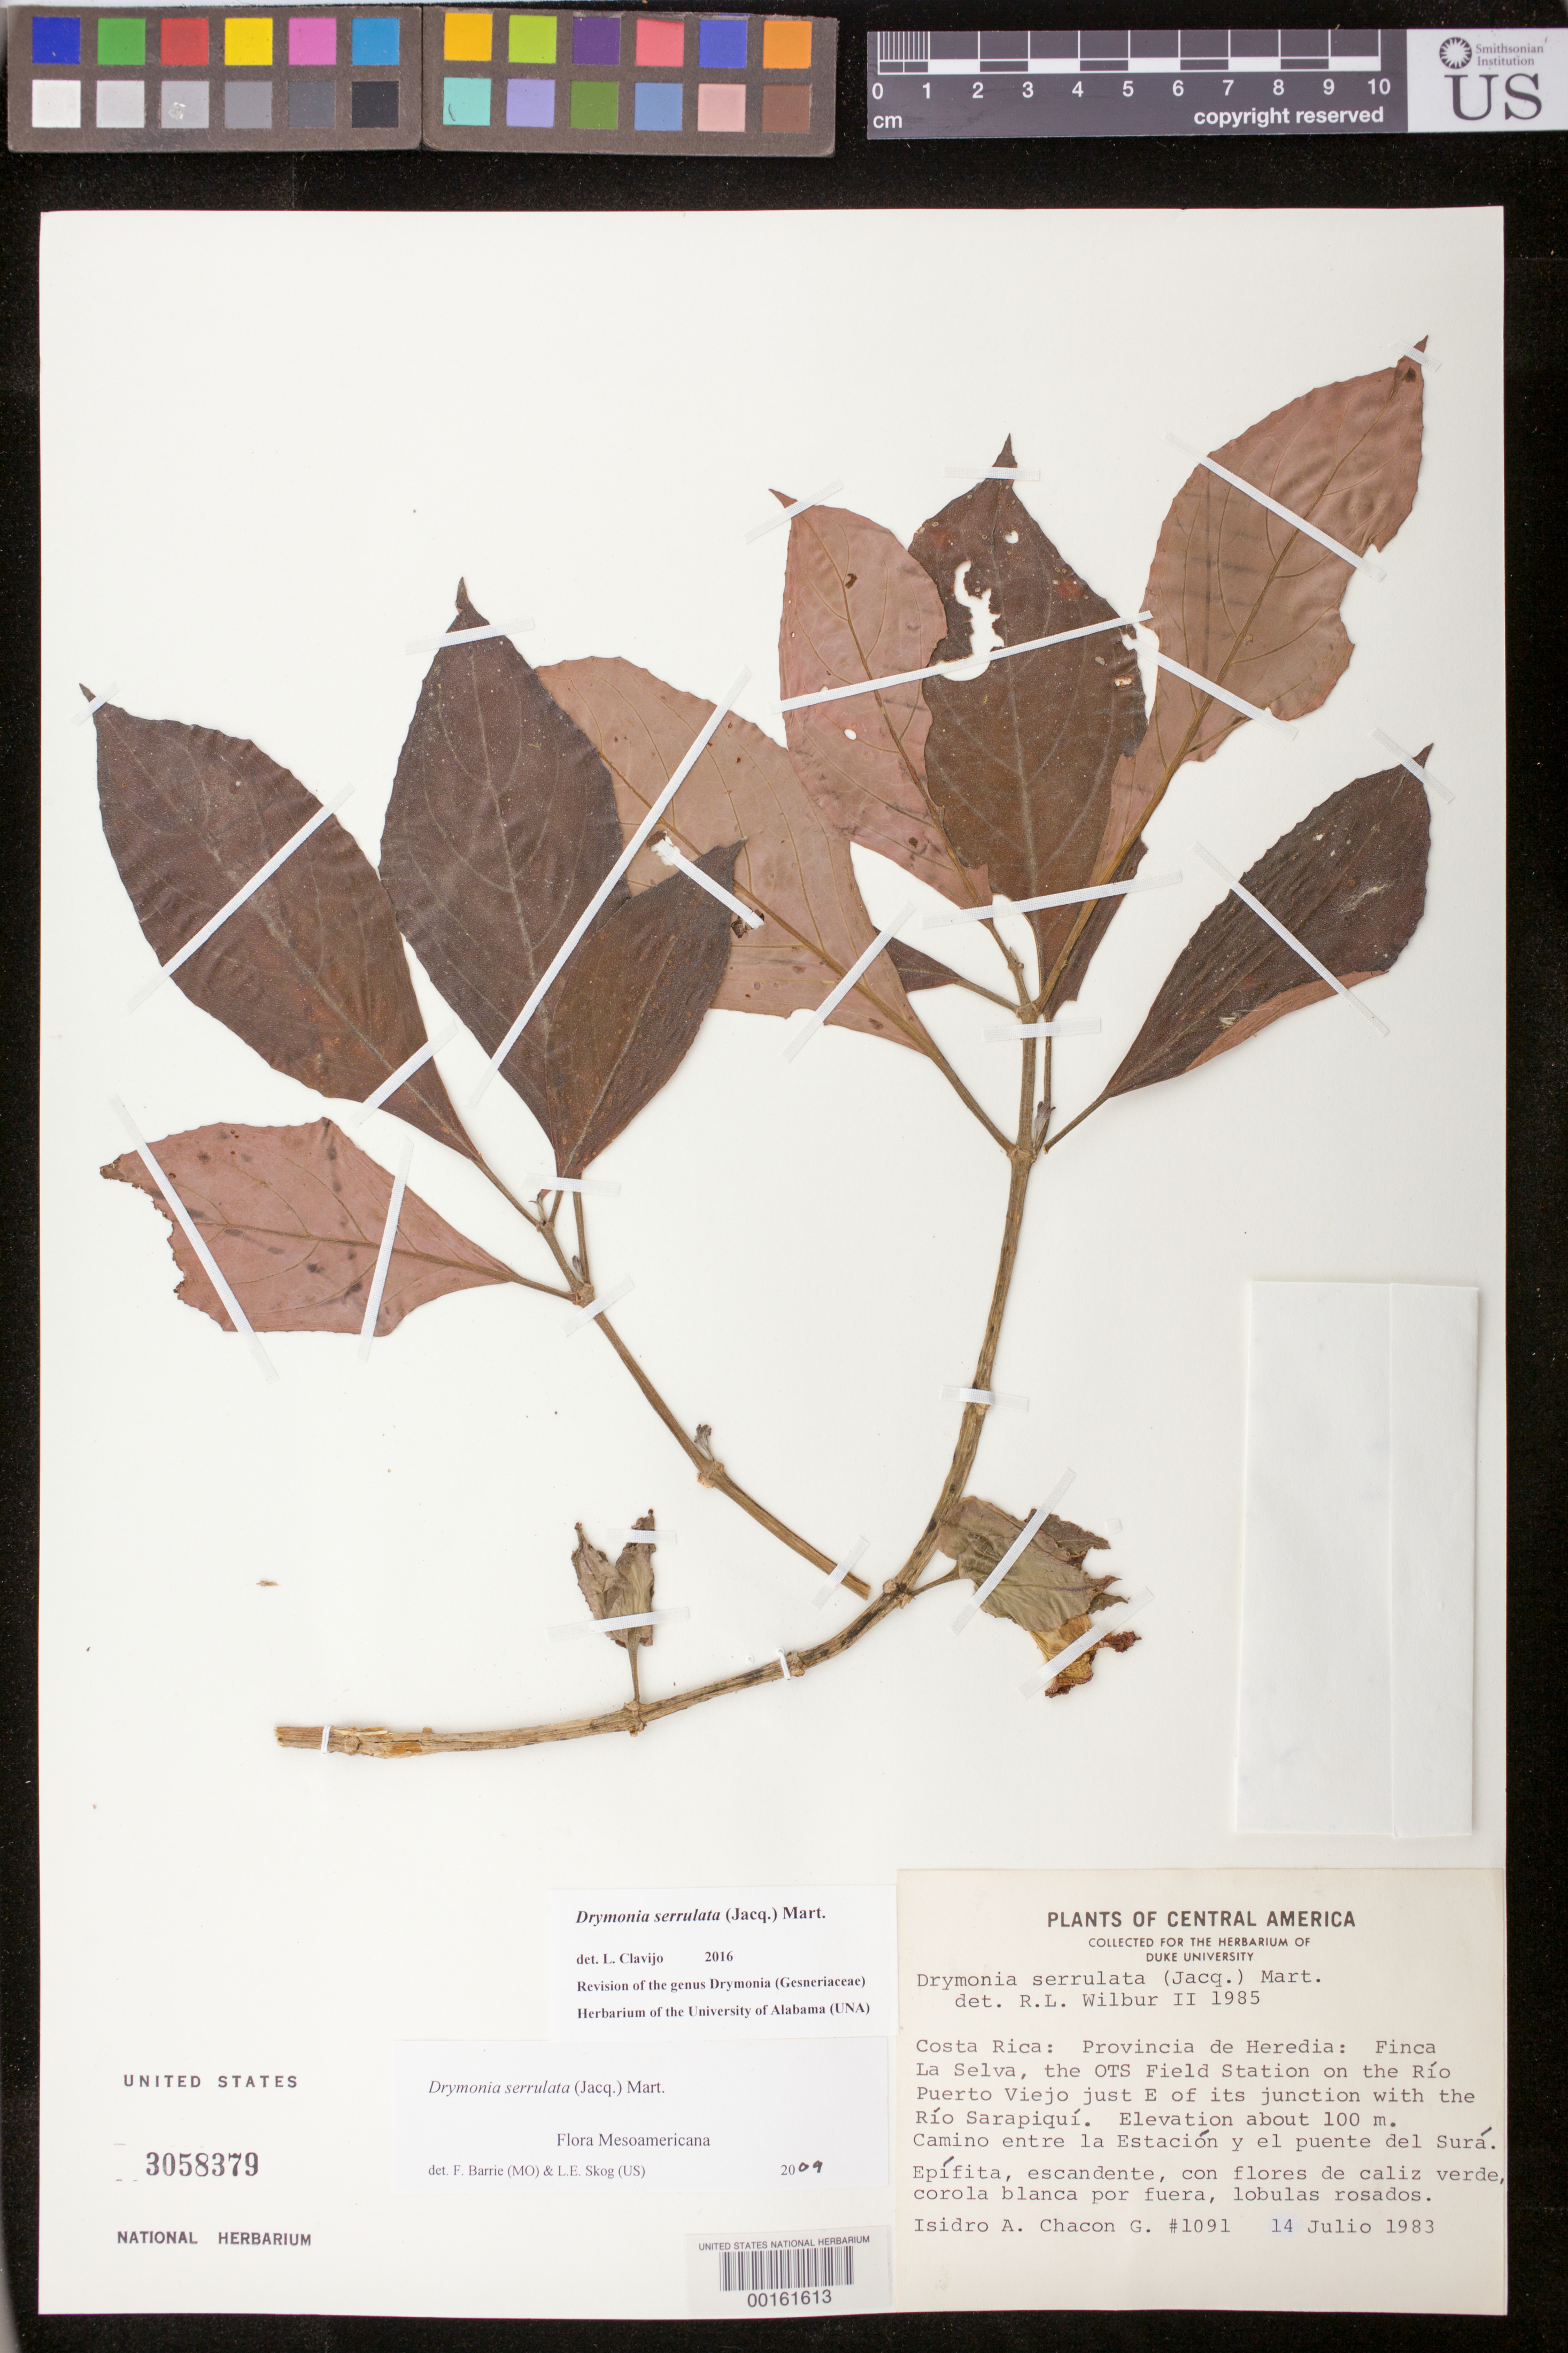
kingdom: Plantae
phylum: Tracheophyta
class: Magnoliopsida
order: Lamiales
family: Gesneriaceae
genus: Drymonia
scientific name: Drymonia serrulata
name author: (Jacq.) Mart.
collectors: I. Chacón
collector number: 1091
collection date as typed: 14 Jul 1983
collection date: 1983-07-14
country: Costa Rica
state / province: Heredia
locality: Finca La Selva, the OTS field station on the Rio Puerto Viejo just E of its junction with the Rio Sarapiqui, road between the station and the Sura bridge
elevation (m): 100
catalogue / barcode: US 3058379